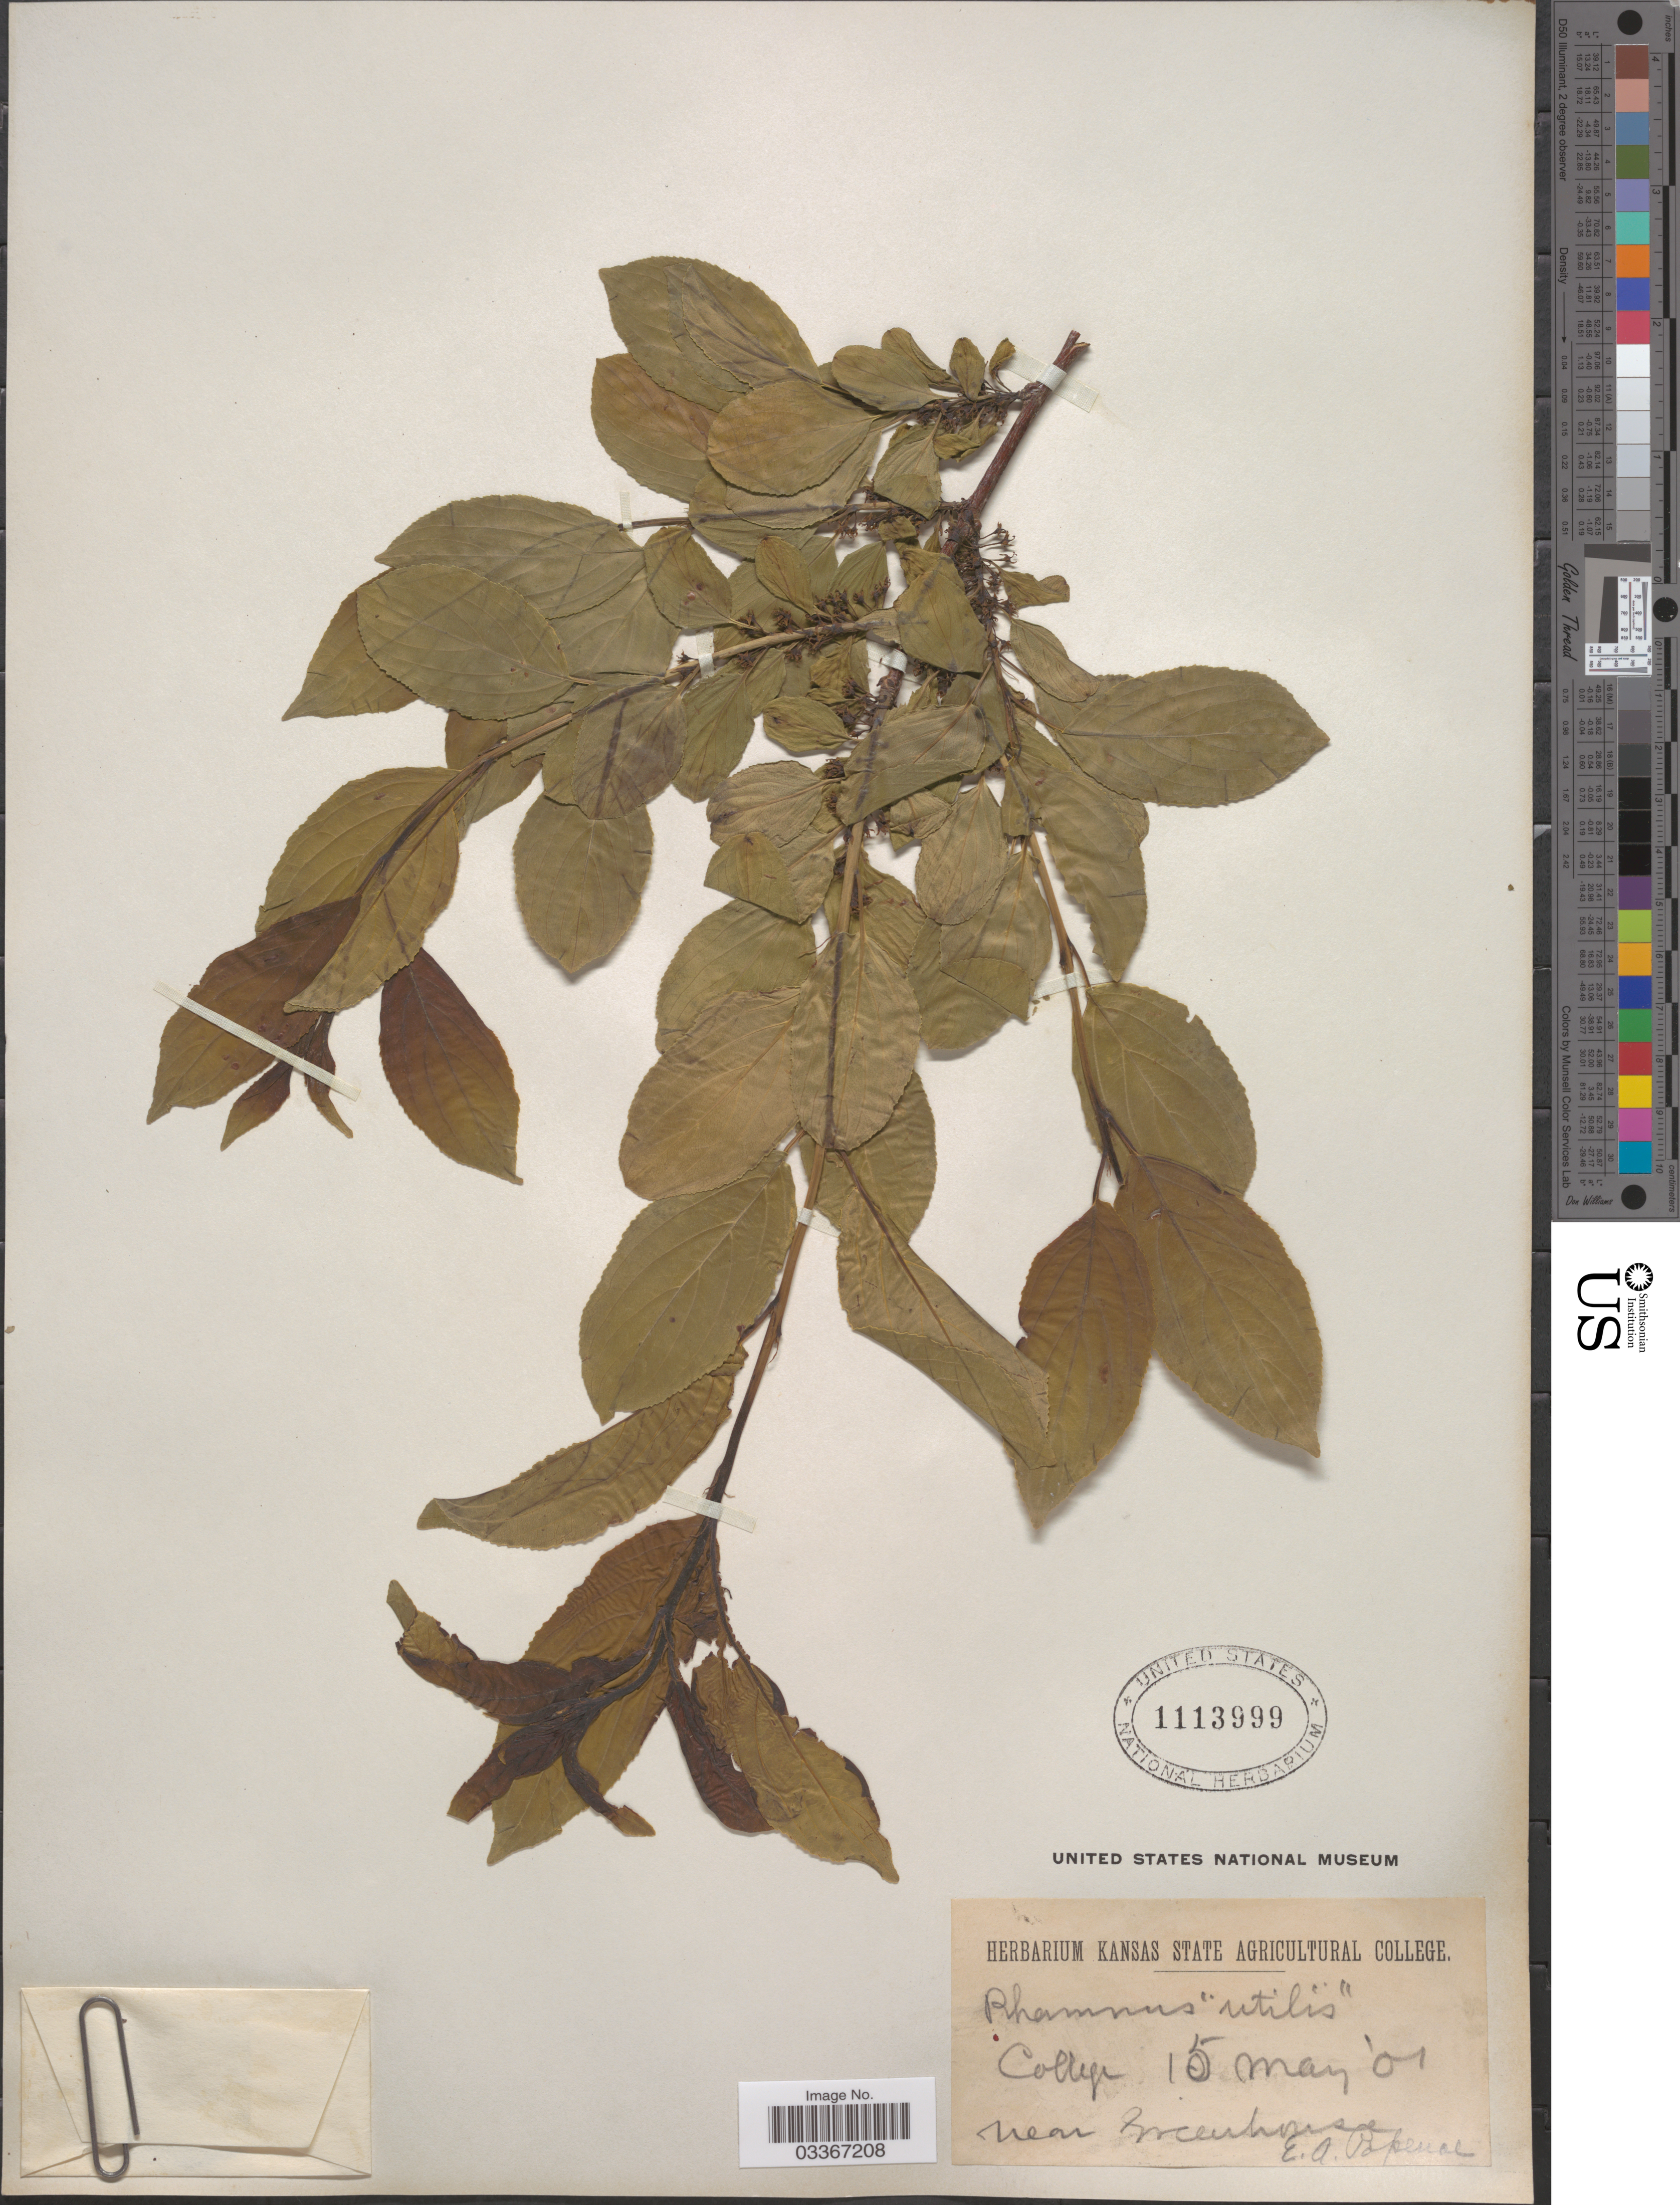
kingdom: Plantae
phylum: Tracheophyta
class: Magnoliopsida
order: Rosales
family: Rhamnaceae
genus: Rhamnus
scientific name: Rhamnus utilis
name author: Decne.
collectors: E. A. Popenoe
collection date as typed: Transcribed d/m/y: 15/5/1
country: United States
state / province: Kansas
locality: College near Greenhouse.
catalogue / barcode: US 1113999